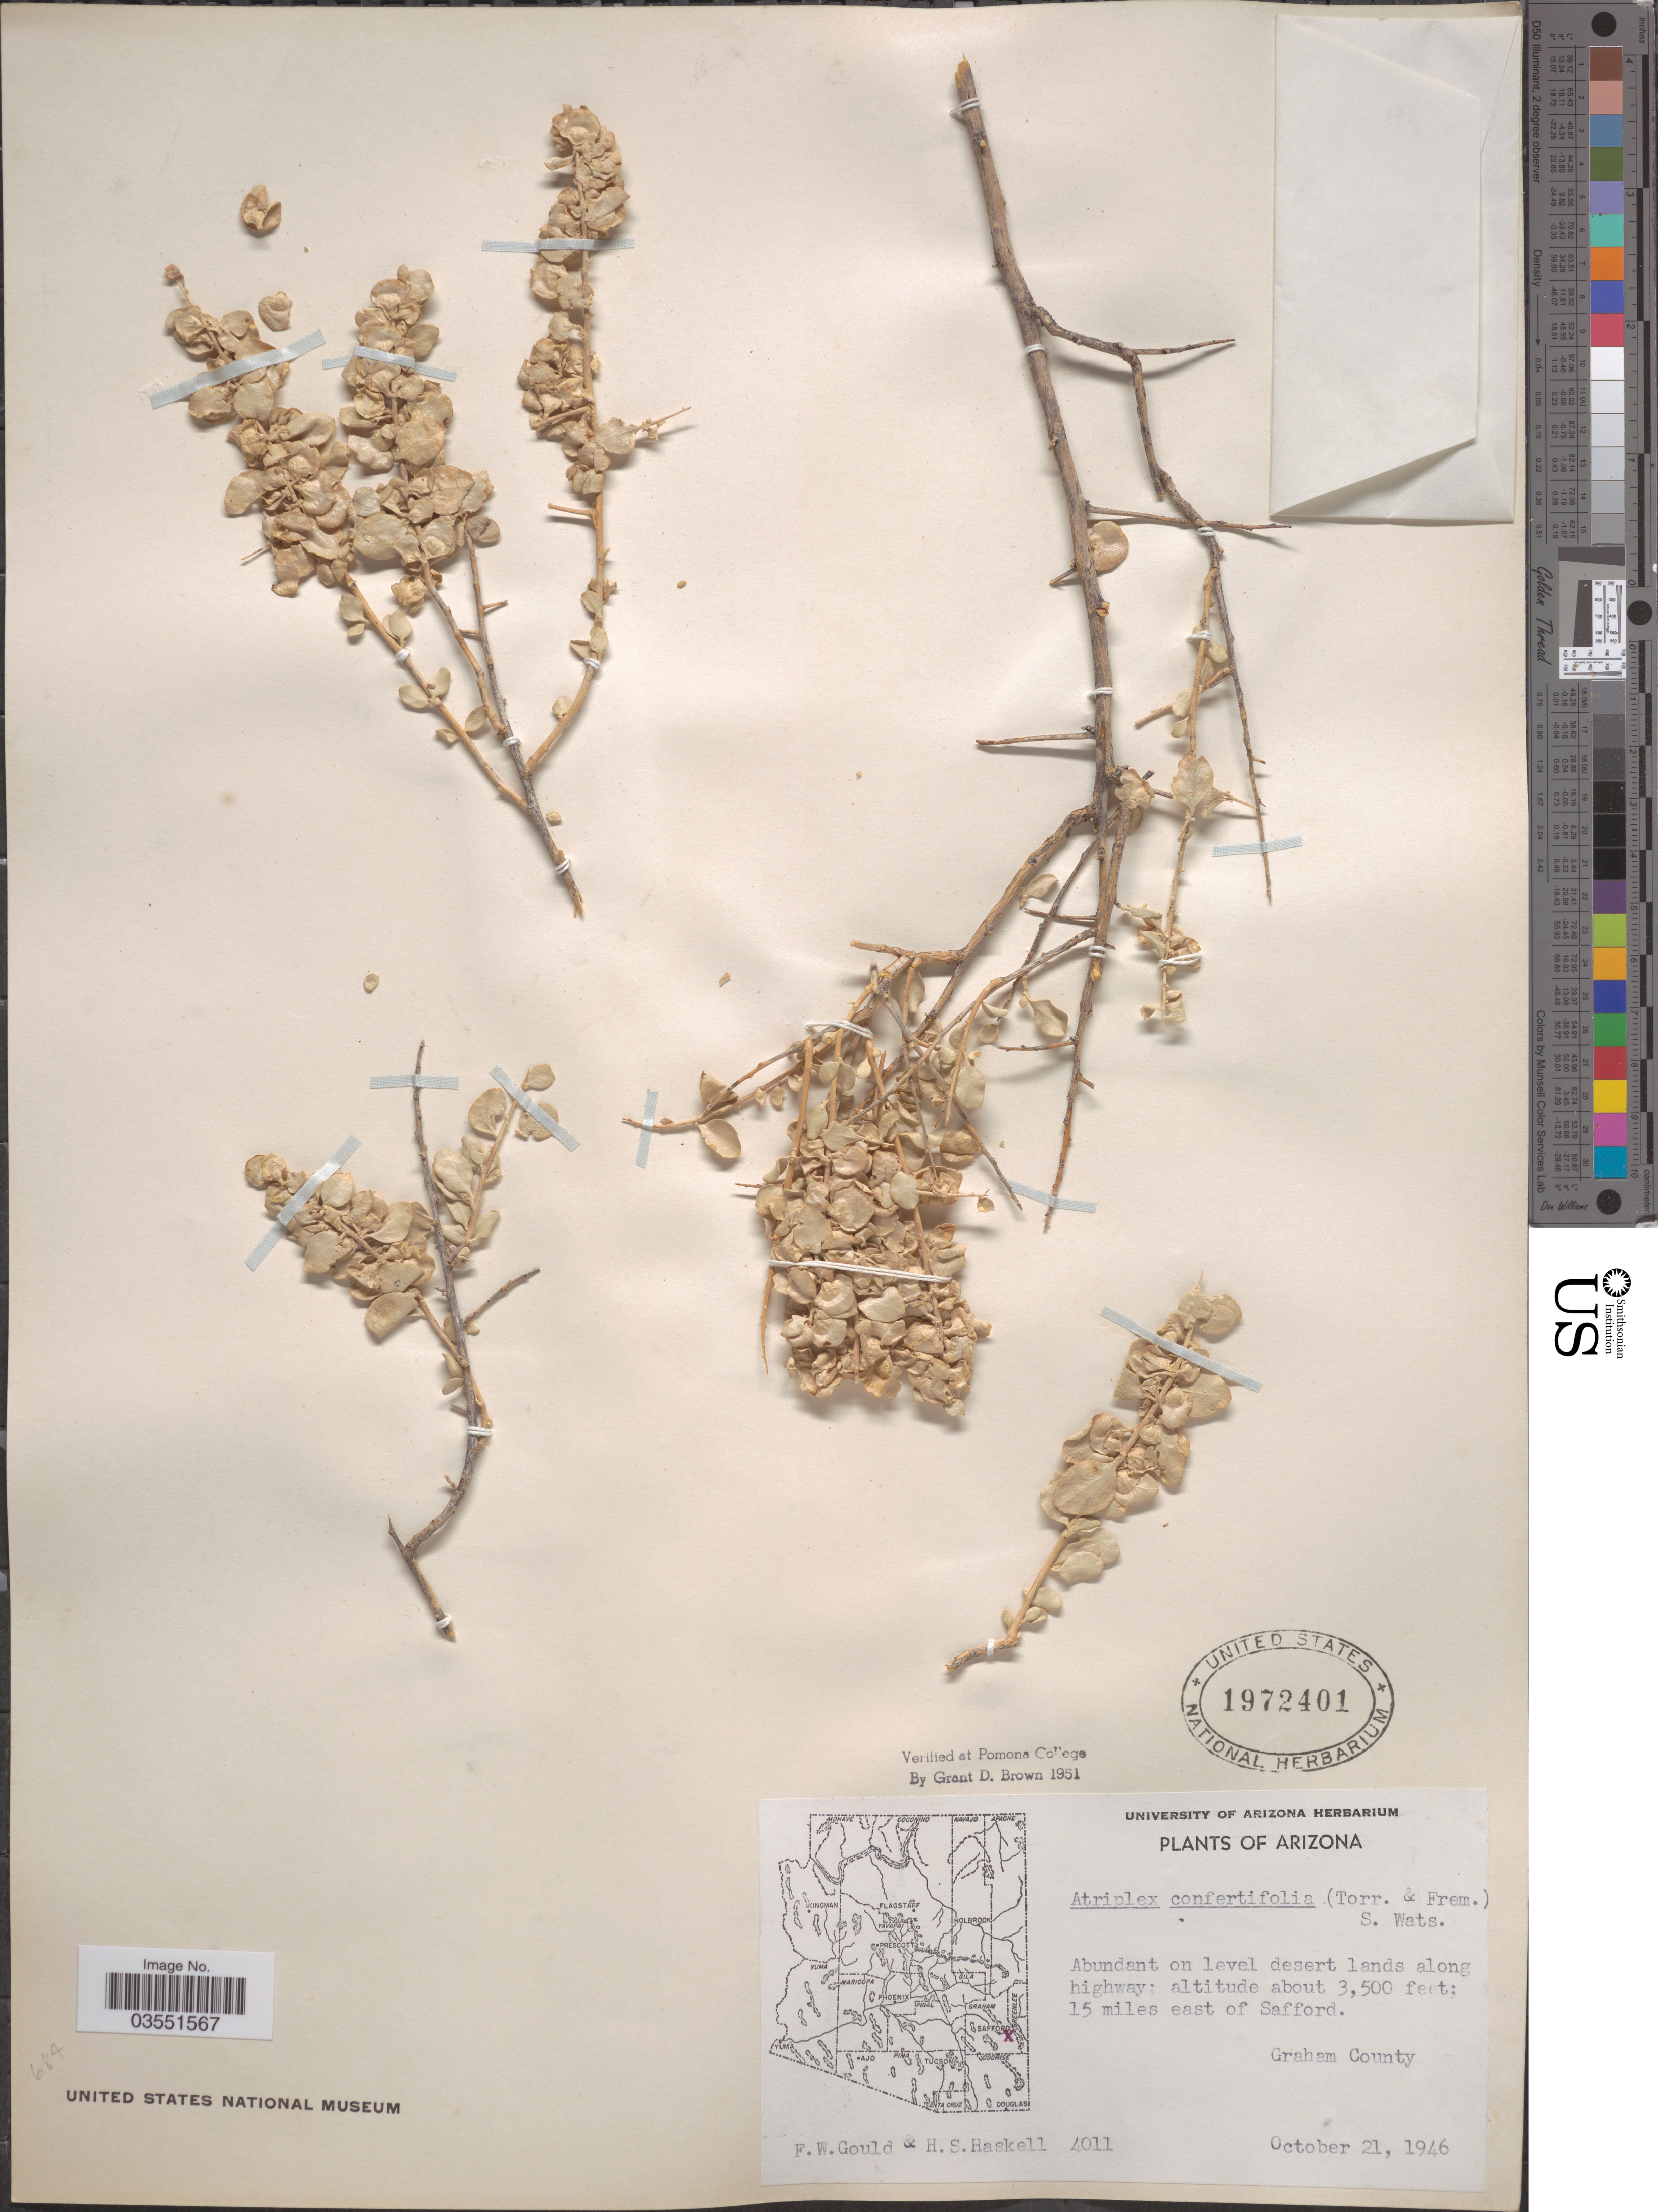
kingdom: Plantae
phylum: Tracheophyta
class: Magnoliopsida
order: Caryophyllales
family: Amaranthaceae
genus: Atriplex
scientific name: Atriplex confertifolia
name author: (Torr. & Frém.) S. Watson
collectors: F. W. Gould & H. Haskell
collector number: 4011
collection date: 1946-10-21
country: United States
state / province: Arizona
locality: Abundant on level desert lands along highway; 15 miles east of Safford. Graham County.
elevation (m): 1067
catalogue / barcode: US 1972401